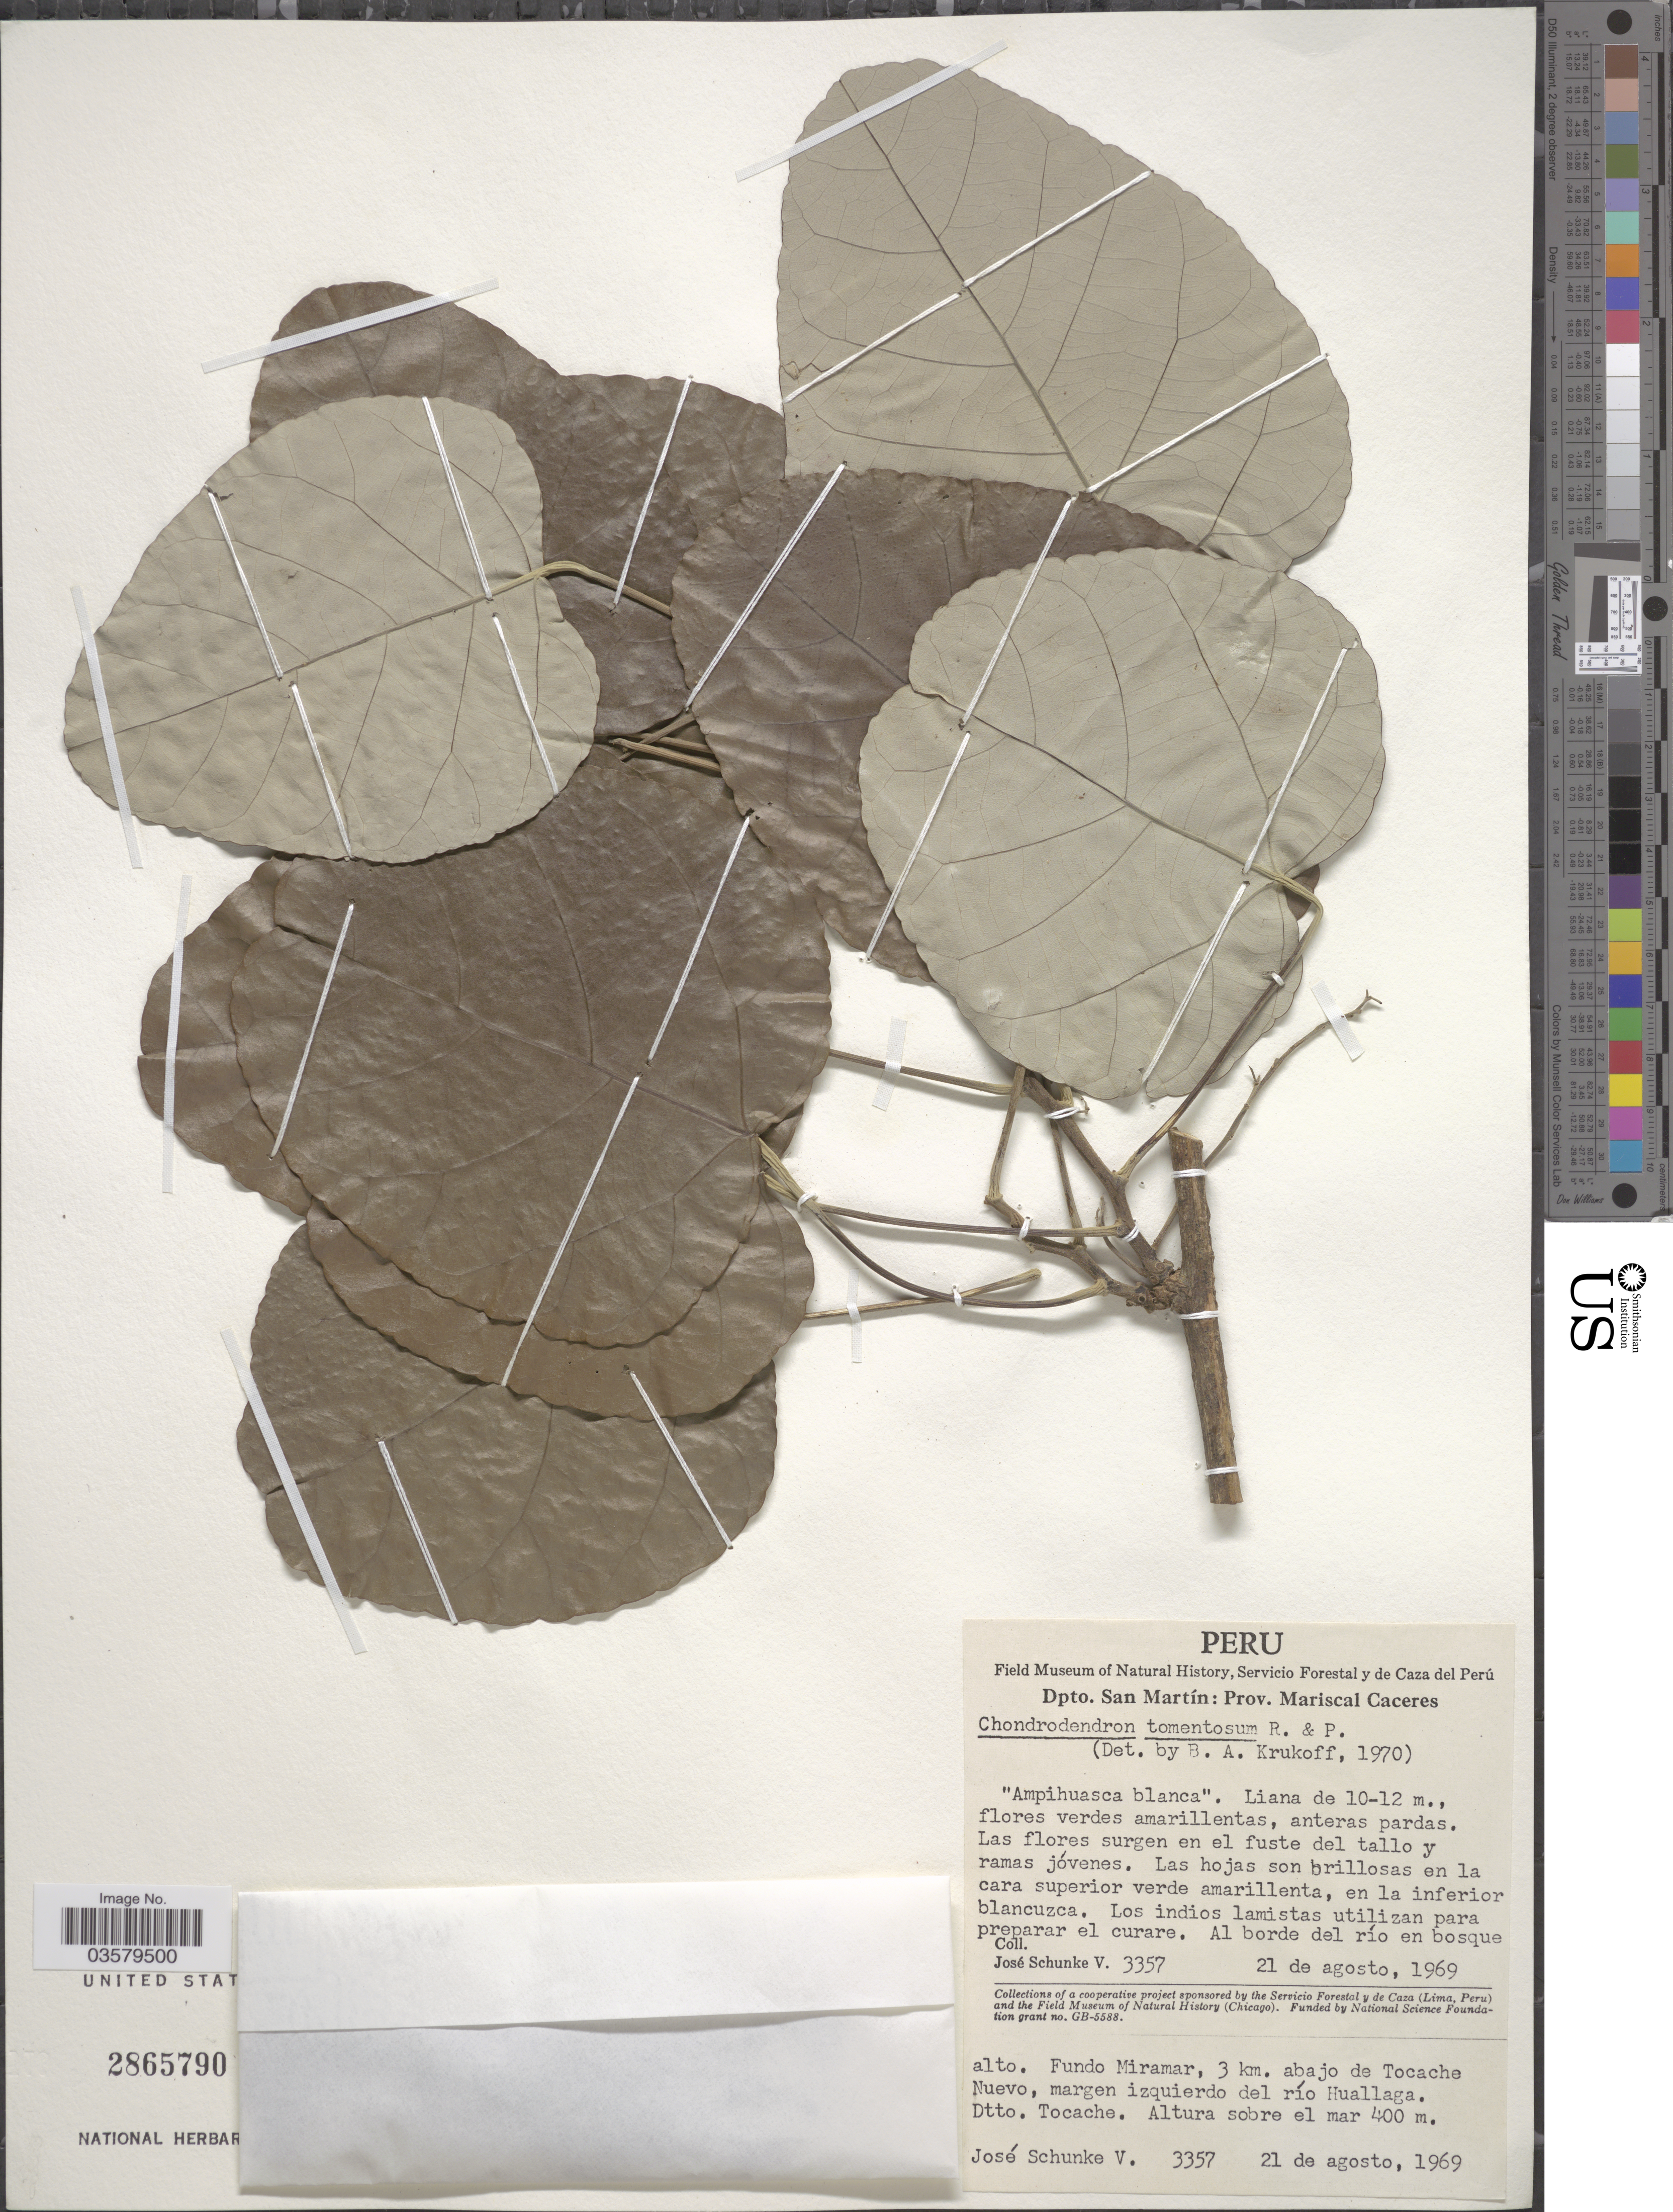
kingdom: Plantae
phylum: Tracheophyta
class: Magnoliopsida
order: Ranunculales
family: Menispermaceae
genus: Chondrodendron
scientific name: Chondrodendron tomentosum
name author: Ruiz & Pav.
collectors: J. Schunke Vigo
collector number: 3357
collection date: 1969-08-21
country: Peru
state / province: San Martín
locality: Dpto. San Martín: Prov. Mariscal Caceres. Al borde del río en bosque alto. Fundo Miramar, 3 km. abajo de Tocache Nuevo, margen izquierdo del río Huallaga. Dtto. Tocache.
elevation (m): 400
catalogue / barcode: US 2865790